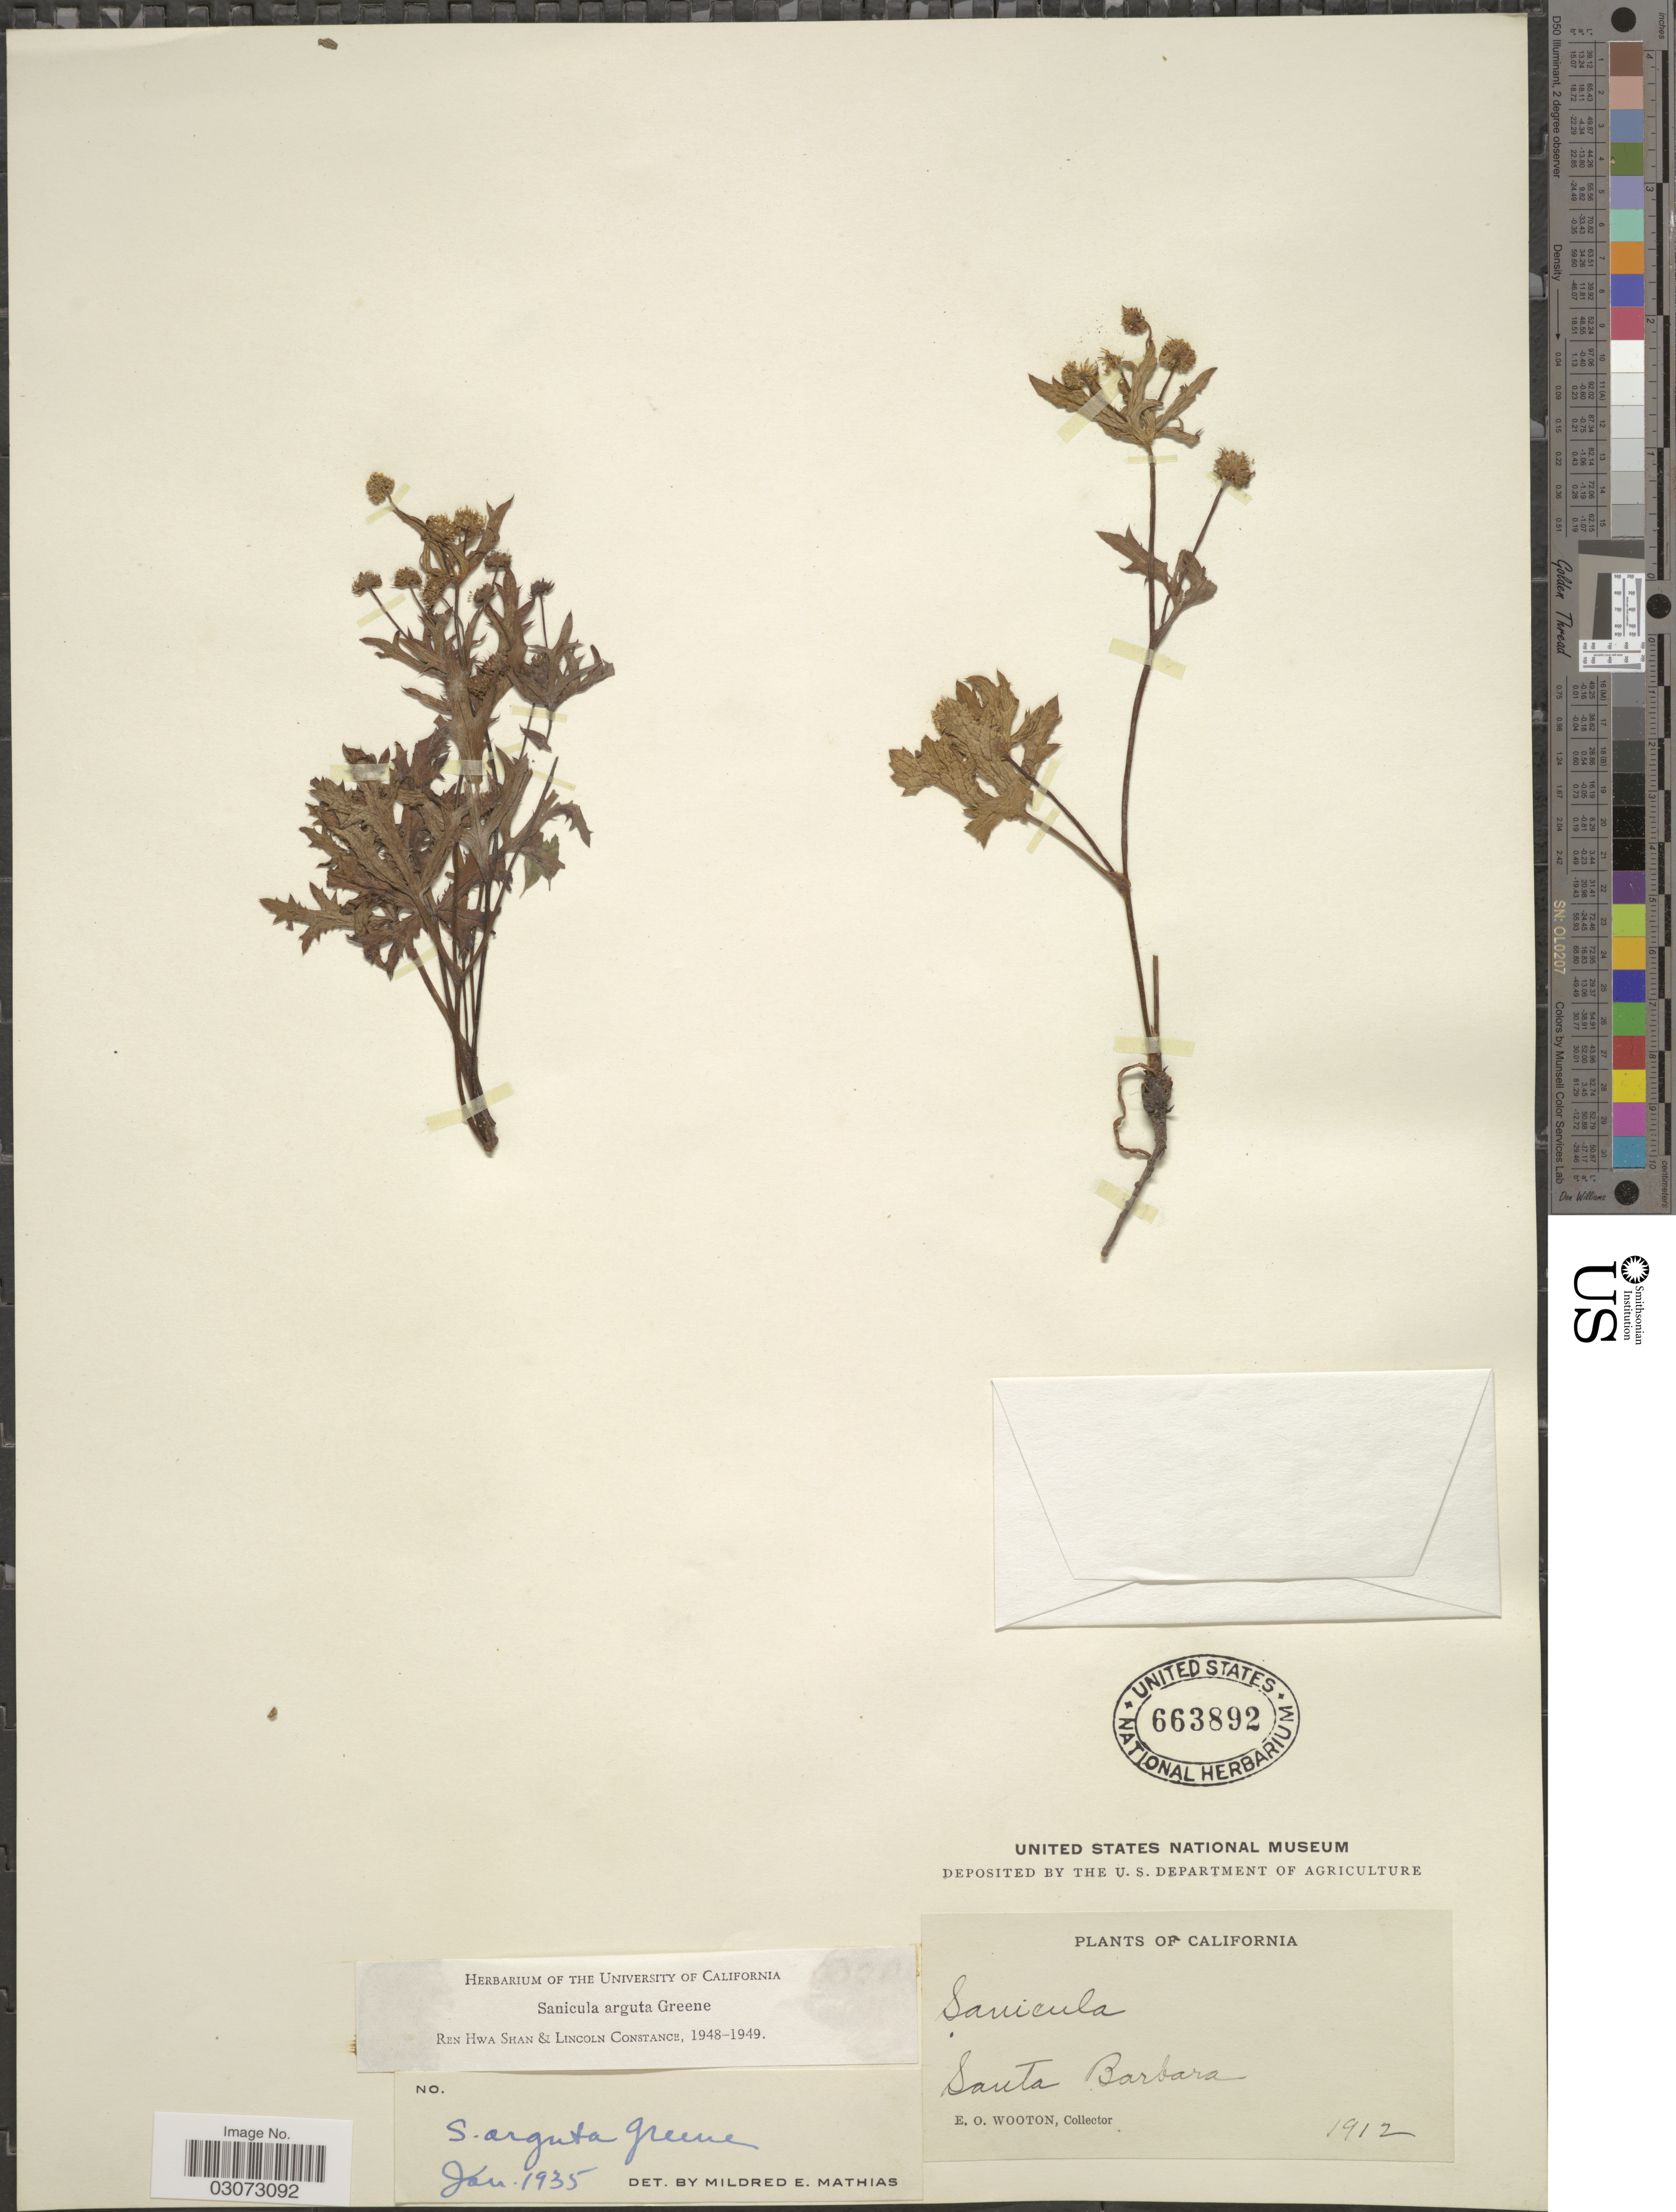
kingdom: Plantae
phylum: Tracheophyta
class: Magnoliopsida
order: Apiales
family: Apiaceae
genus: Sanicula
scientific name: Sanicula arguta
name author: Greene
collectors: E. O. Wooton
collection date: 1912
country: United States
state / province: California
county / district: Santa Barbara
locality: Santa Barbara.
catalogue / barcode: US 663892